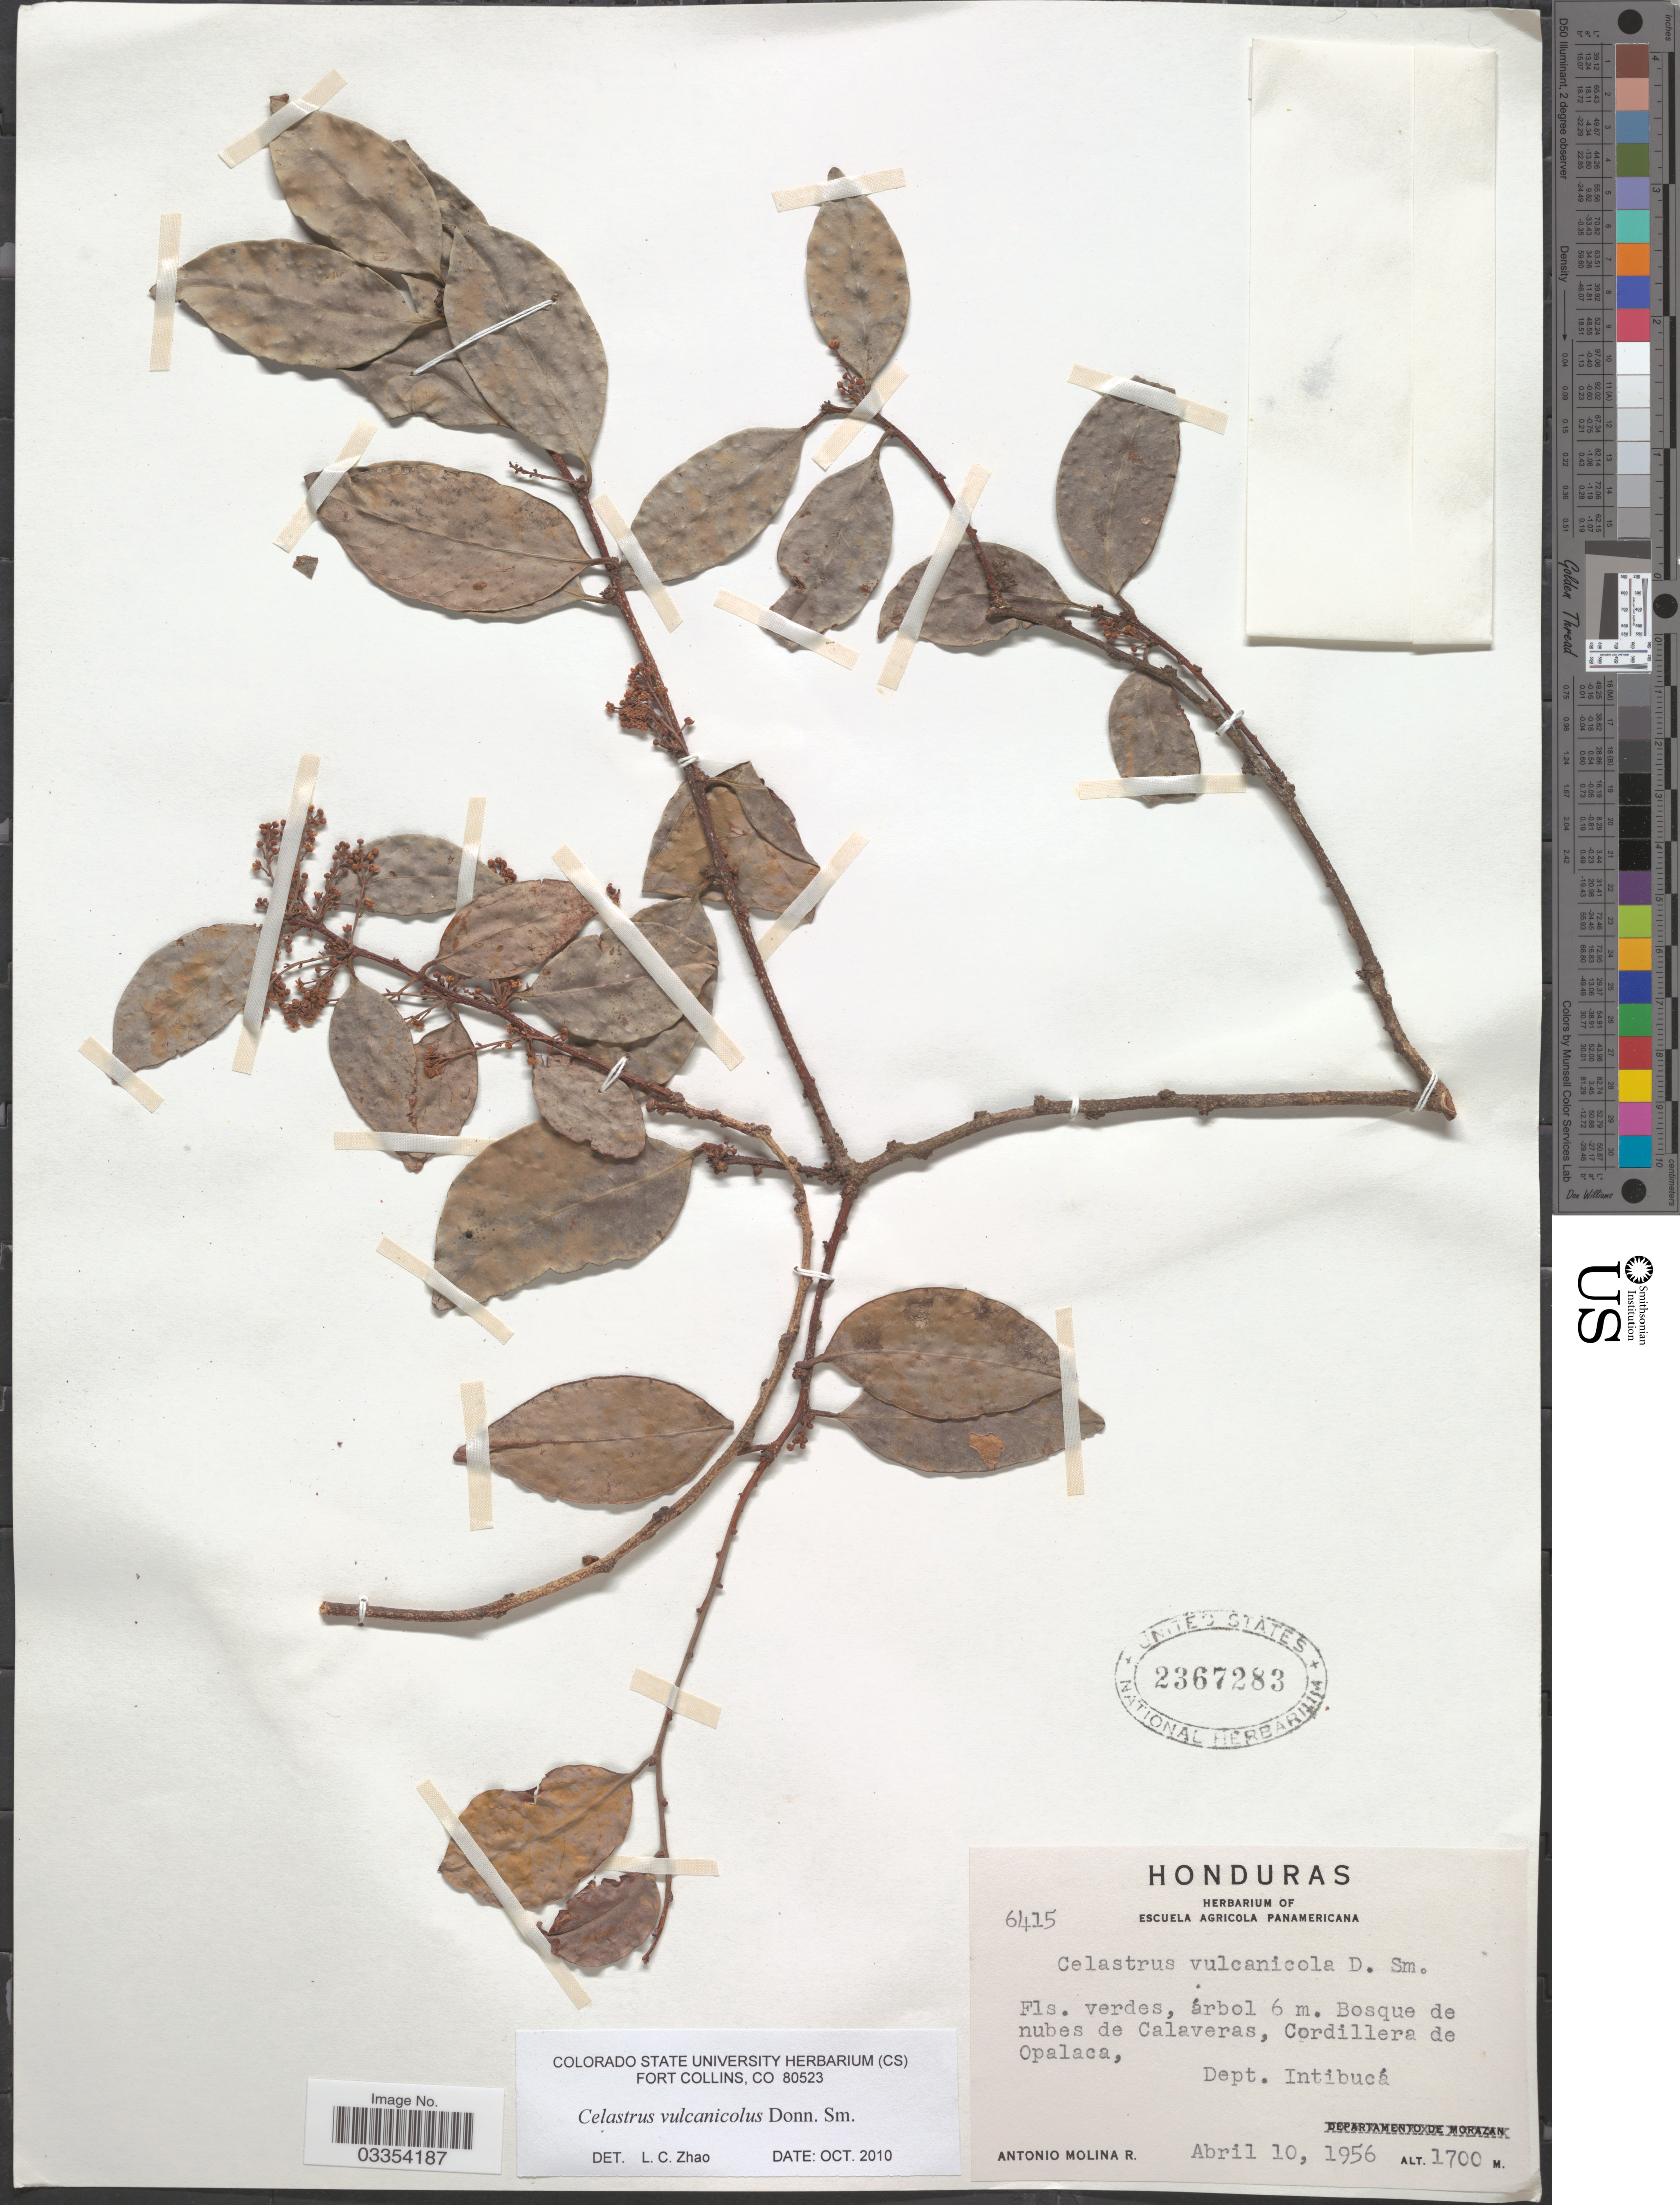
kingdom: Plantae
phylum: Tracheophyta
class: Magnoliopsida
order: Celastrales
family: Celastraceae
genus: Celastrus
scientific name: Celastrus vulcanicola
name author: Donn. Sm.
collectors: A. Molina R.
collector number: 6415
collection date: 1956-04-10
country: Honduras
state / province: Intibuca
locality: Bosque de nubes de Calaveras, Cordillera de Opalaca, Dept. Intibucá.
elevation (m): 1700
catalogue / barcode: US 2367283